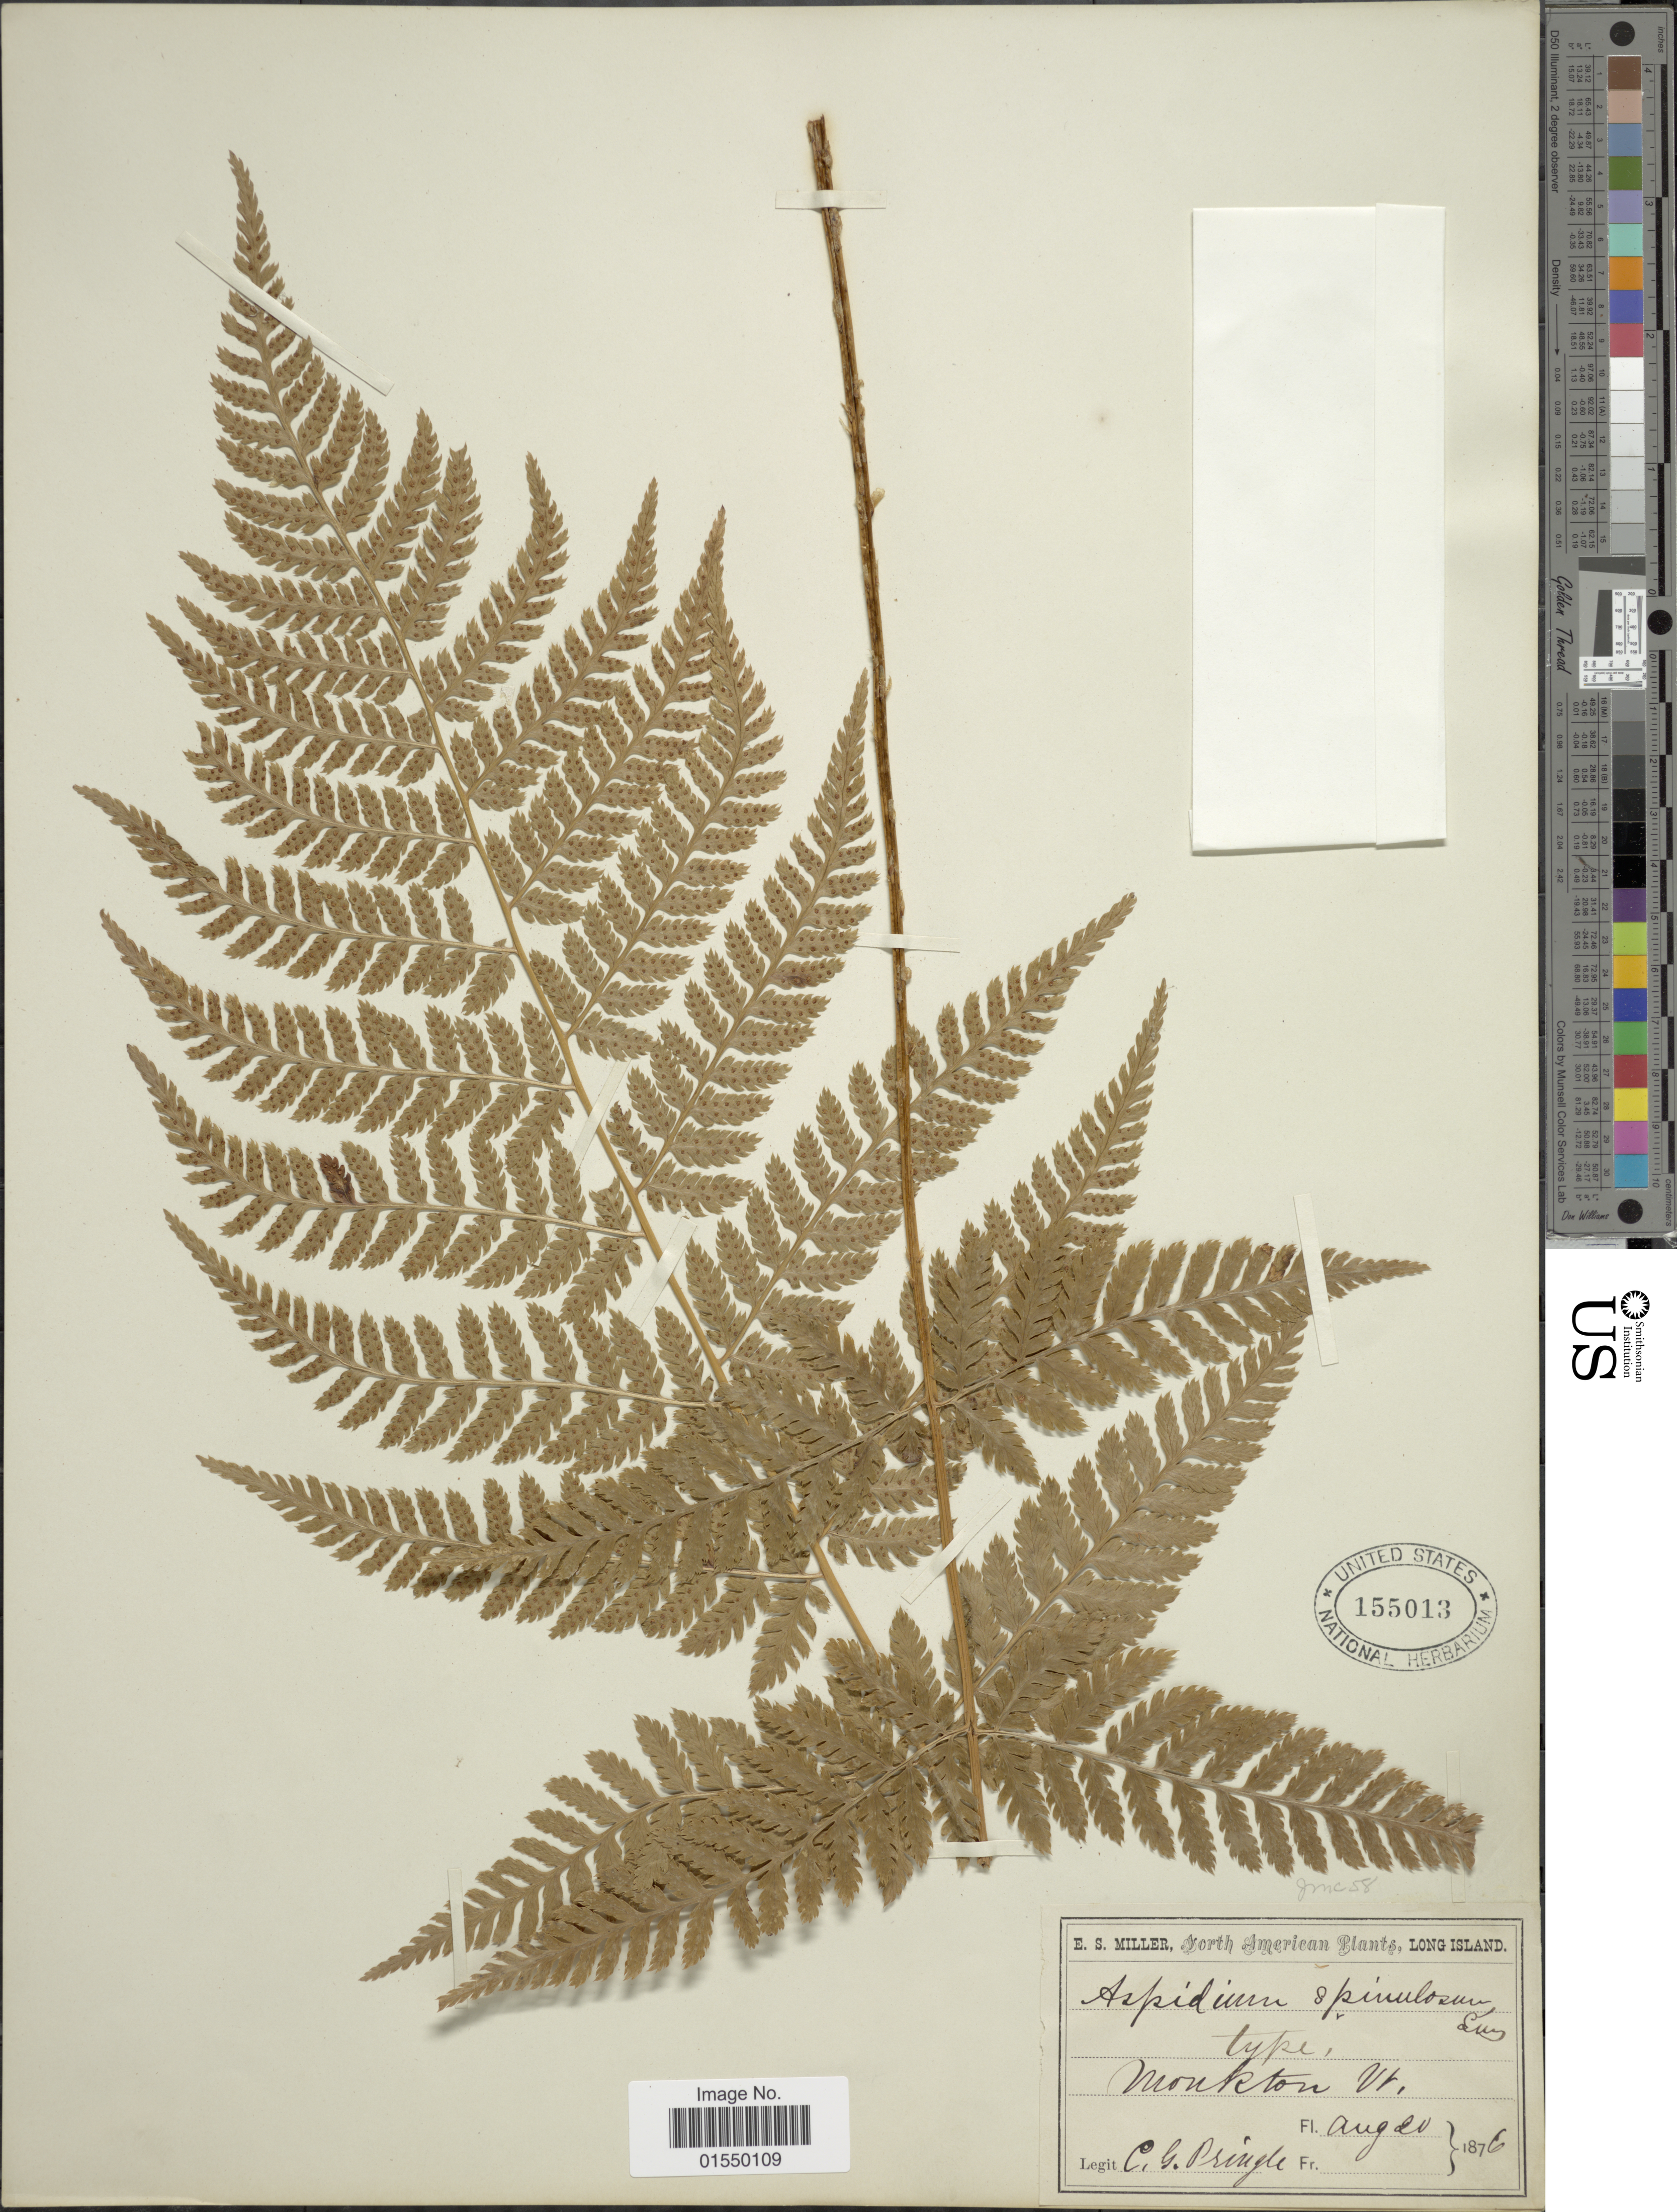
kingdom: Plantae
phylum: Tracheophyta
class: Polypodiopsida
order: Polypodiales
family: Dryopteridaceae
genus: Dryopteris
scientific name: Dryopteris carthusiana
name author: (Villars) H.P. Fuchs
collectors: C. G. Pringle & E. S. Miller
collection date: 1876-08-20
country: United States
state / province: Vermont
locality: Long Island, Monkton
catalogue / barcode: US 155013